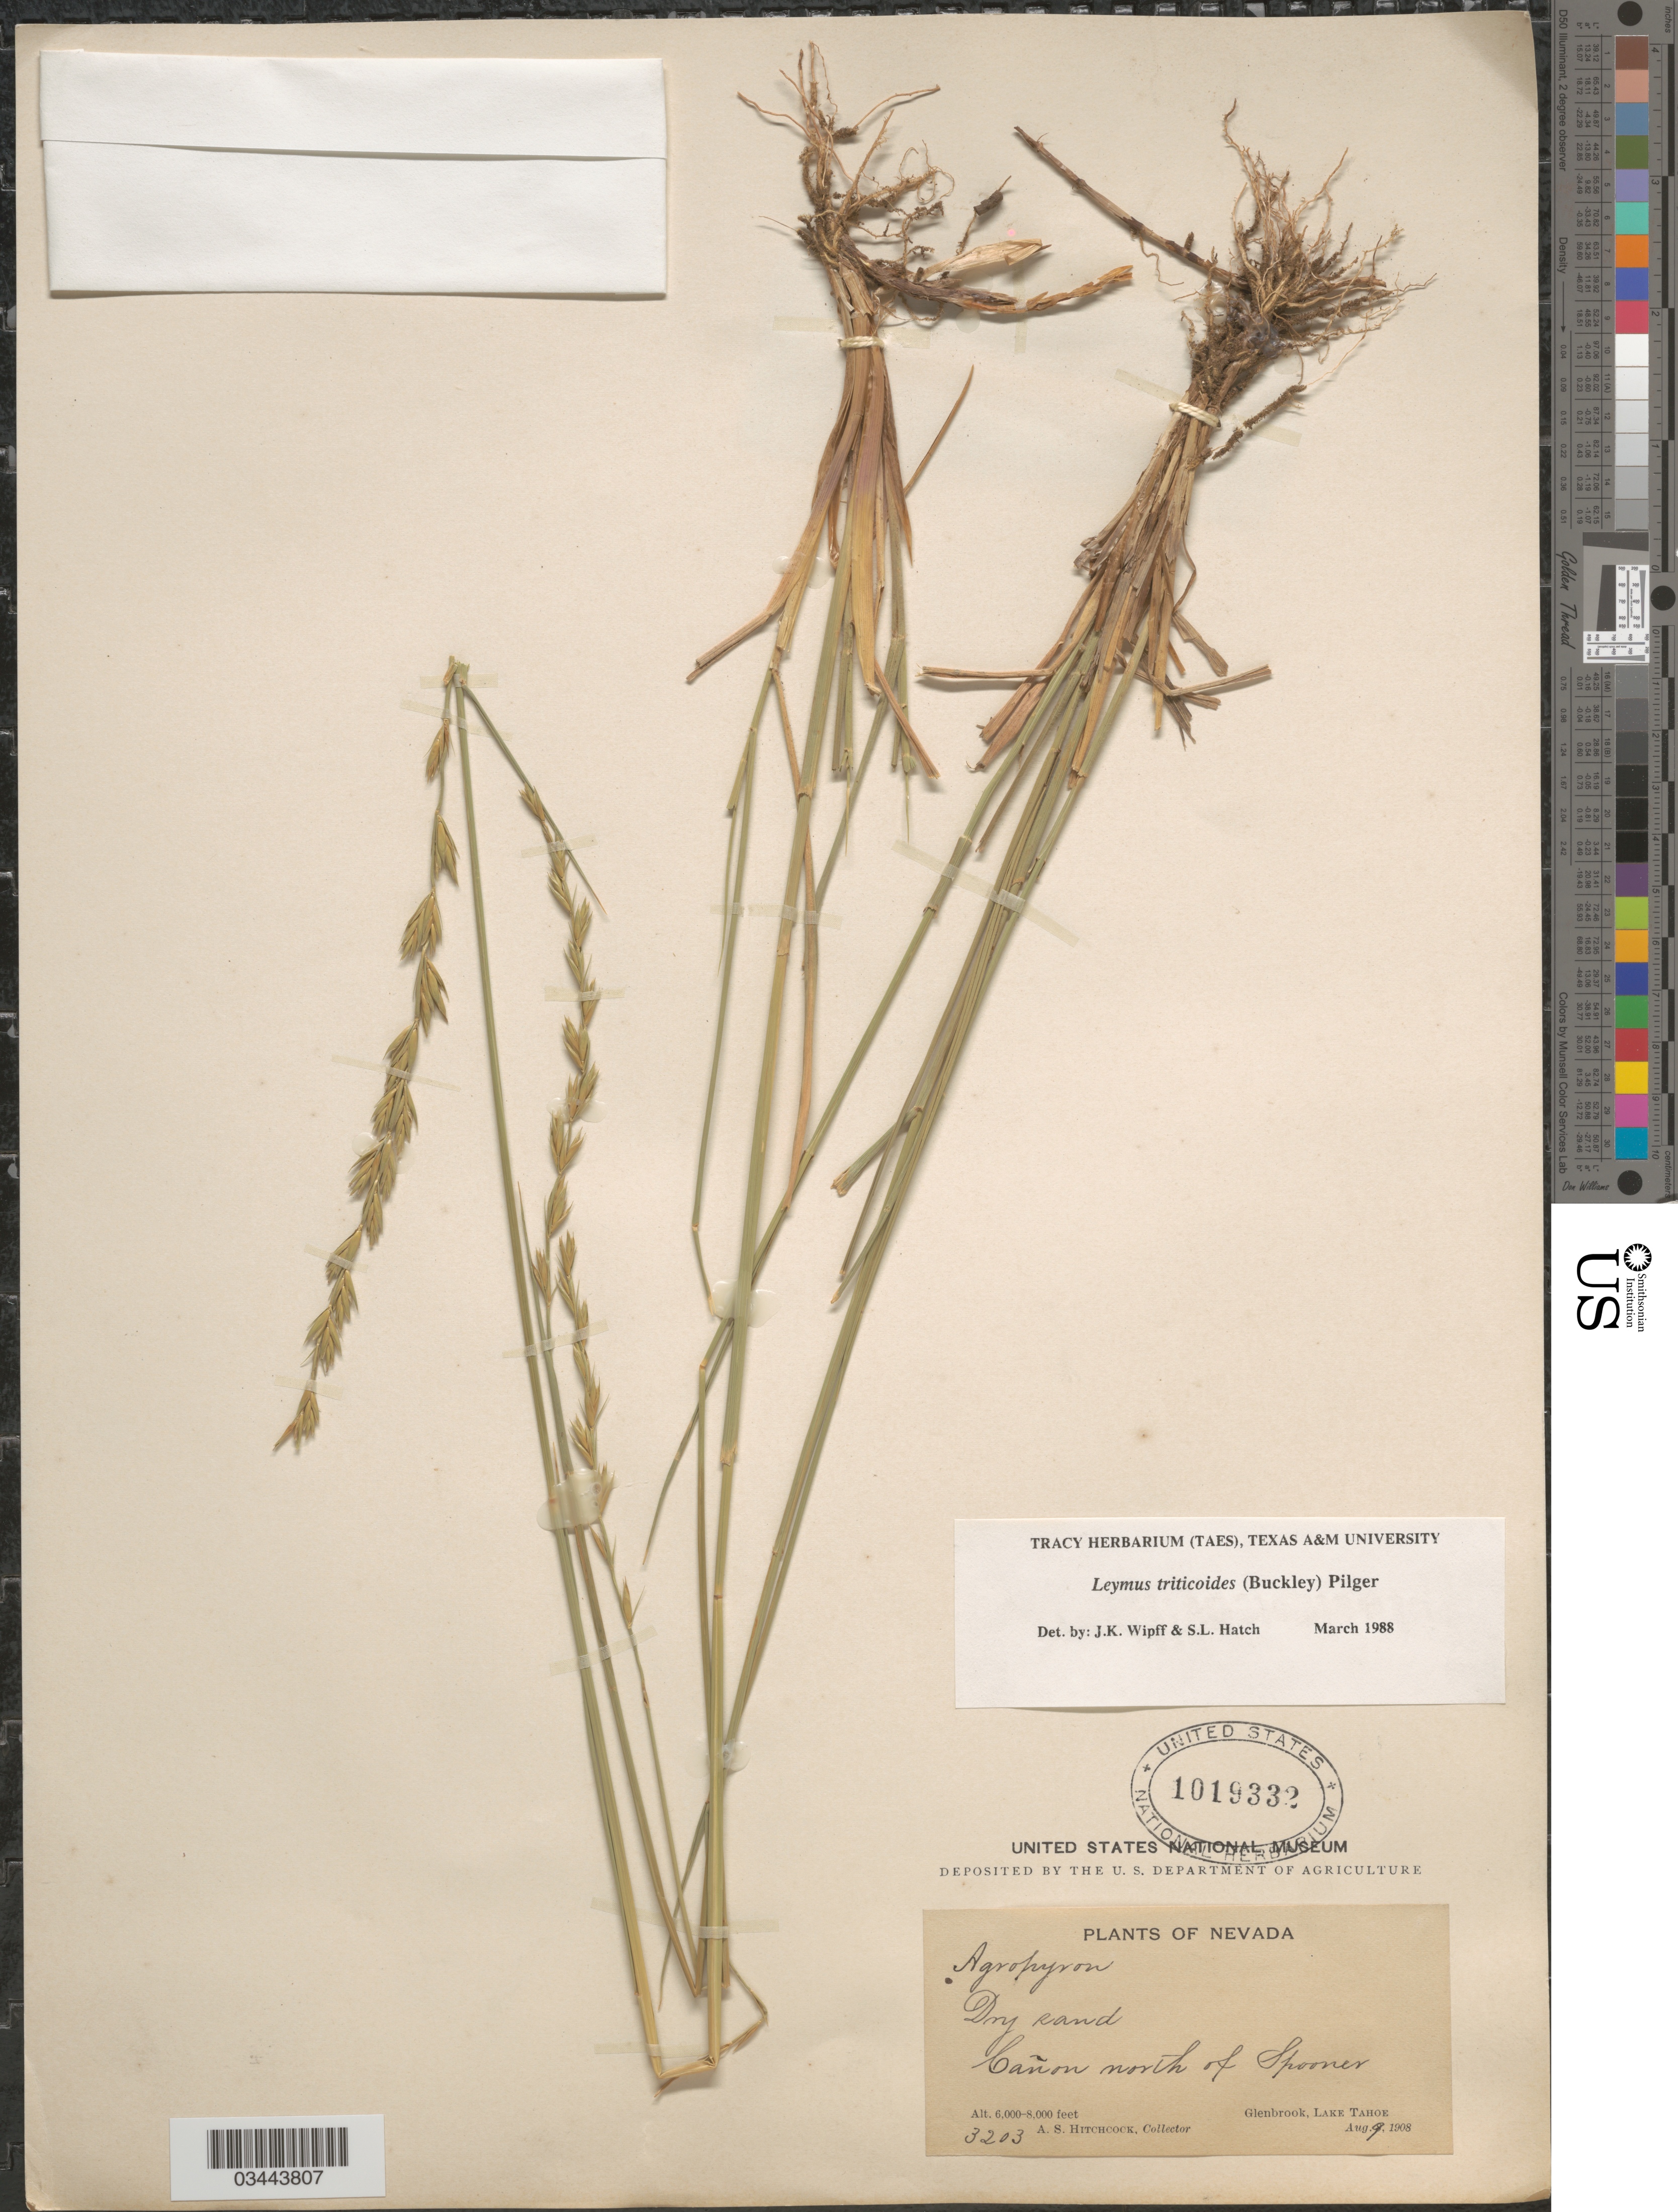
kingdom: Plantae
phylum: Tracheophyta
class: Liliopsida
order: Poales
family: Poaceae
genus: Leymus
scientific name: Leymus triticoides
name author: (Buckley) Pilg.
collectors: A. S. Hitchcock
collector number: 3203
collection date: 1908-08-09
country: United States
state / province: Nevada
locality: Dry sand. Cañon north of Spooner. Glenbrook, Lake Tahoe.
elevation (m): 1829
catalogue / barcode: US 1019332